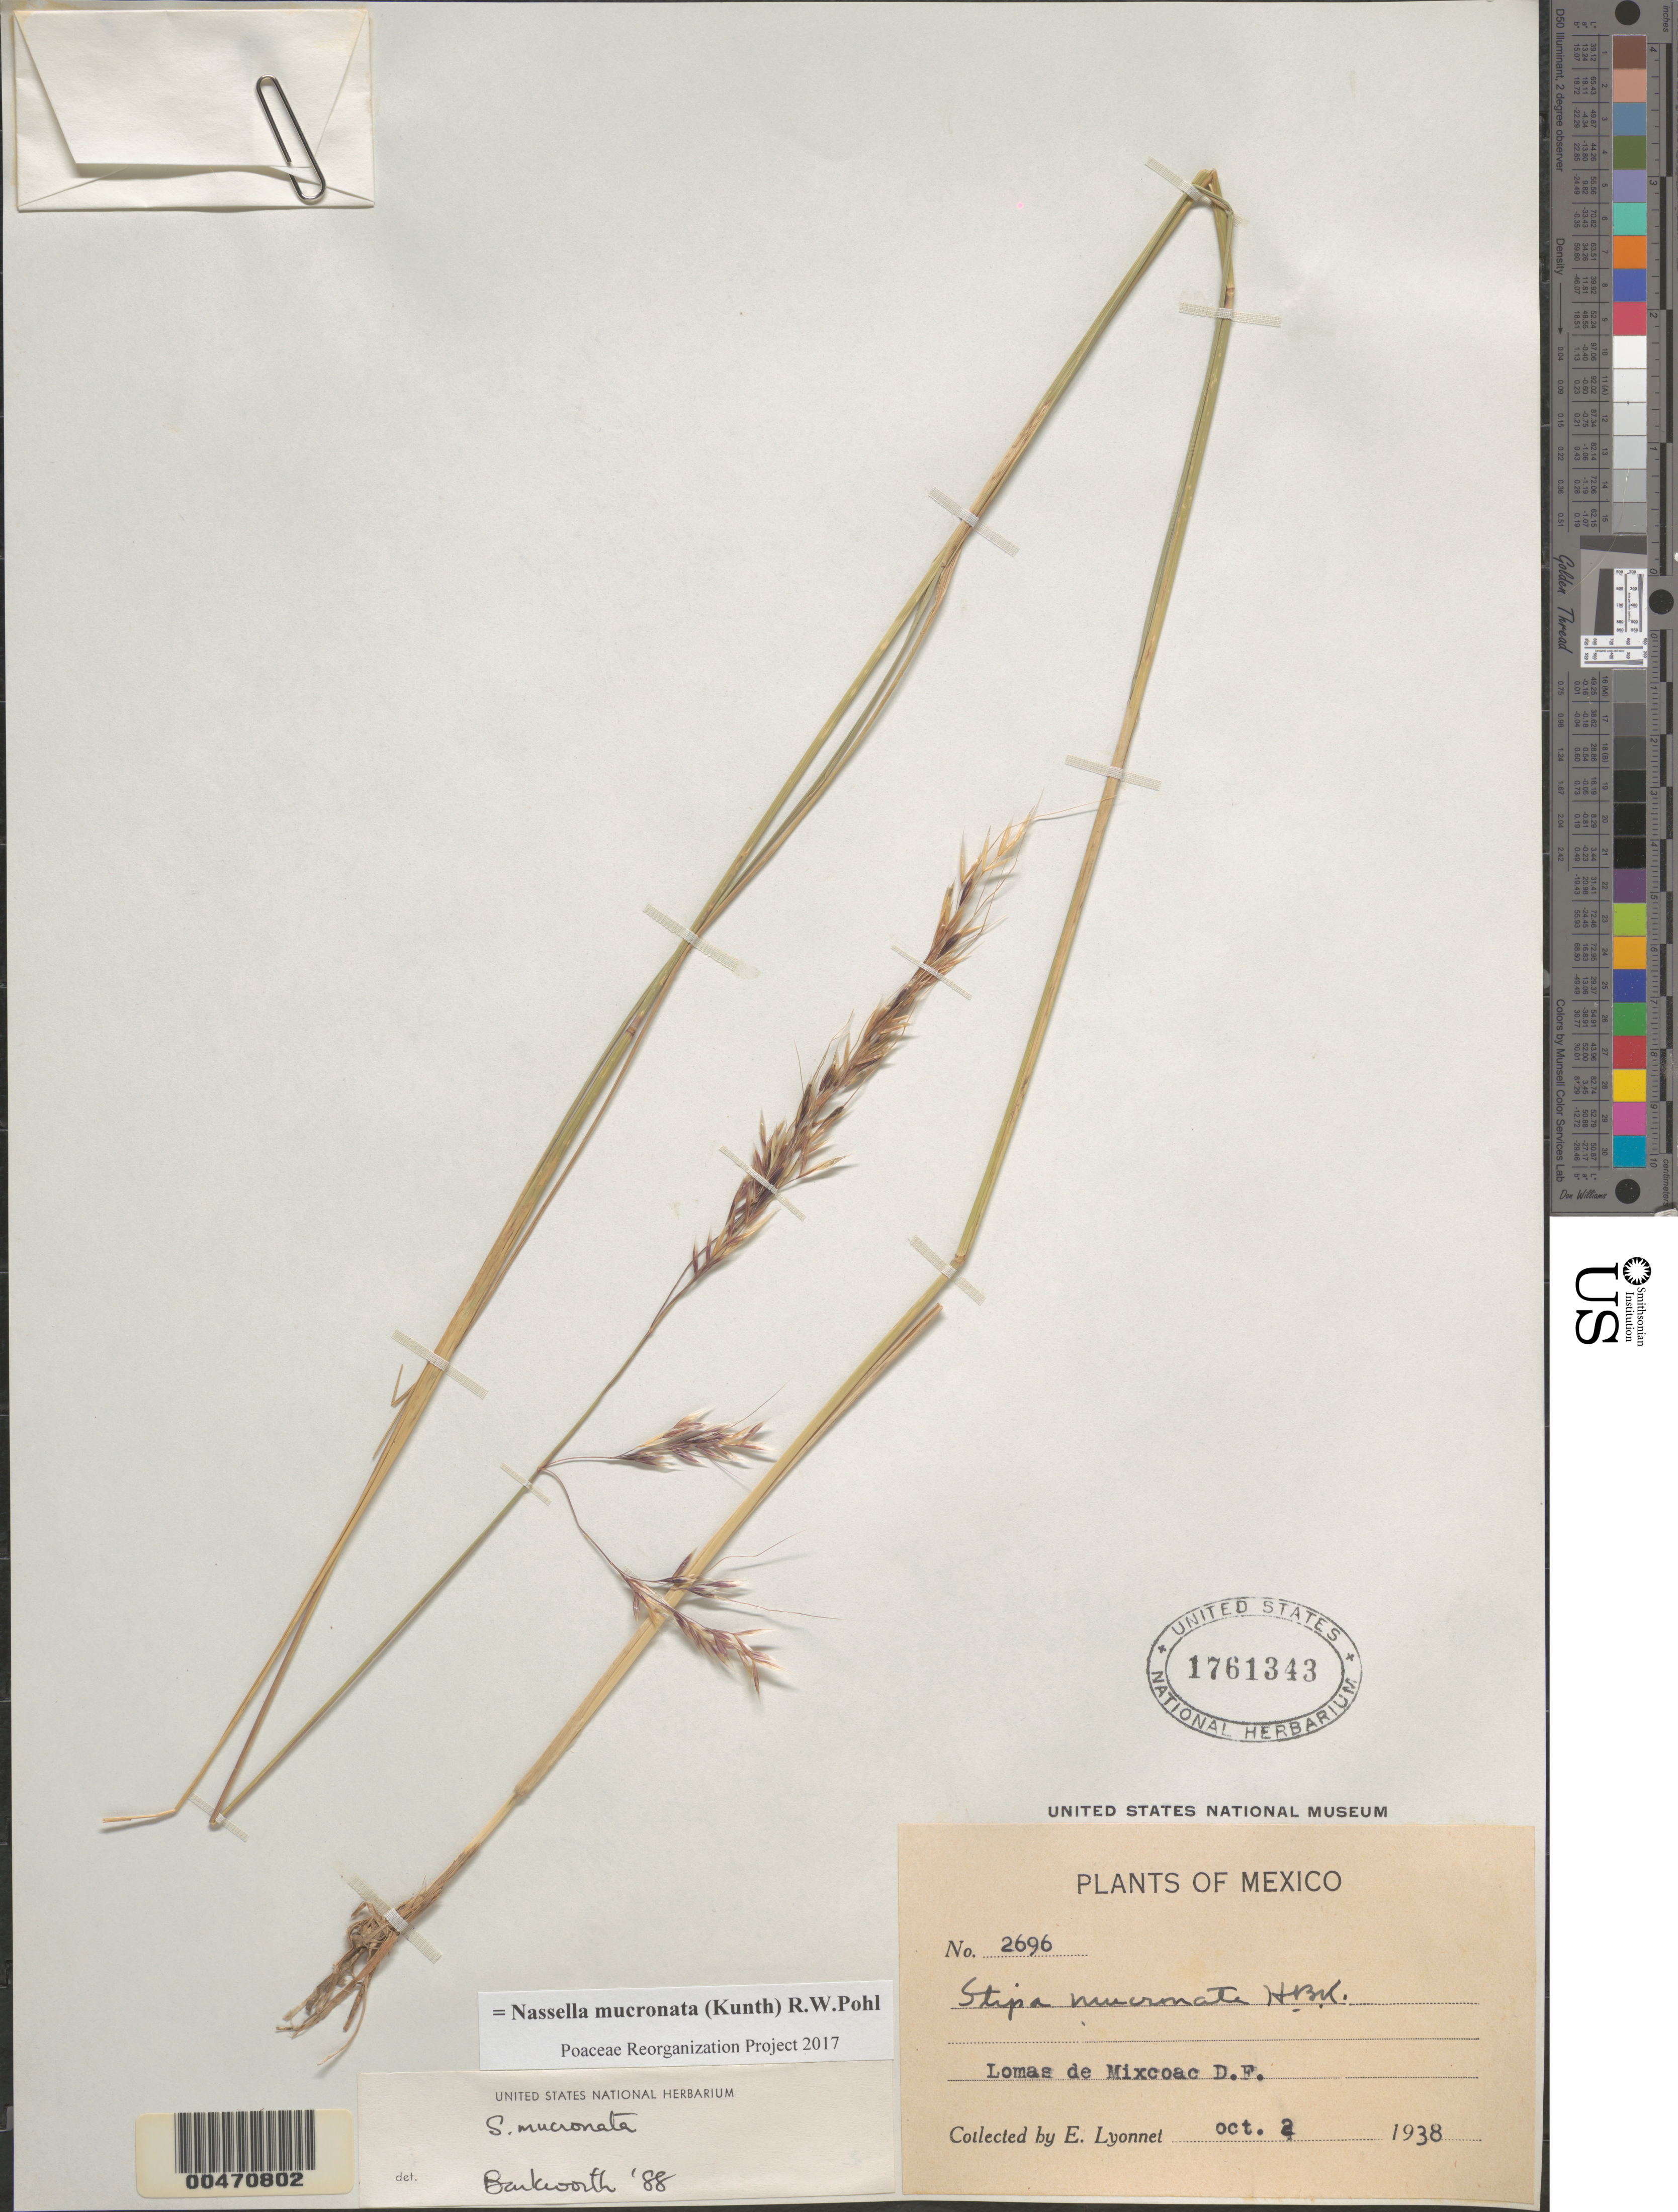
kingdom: Plantae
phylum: Tracheophyta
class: Liliopsida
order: Poales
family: Poaceae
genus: Nassella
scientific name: Nassella mucronata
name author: (Kunth) R.W. Pohl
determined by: Poaceae Reorganization Project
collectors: Bro. E. Lyonnet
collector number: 2696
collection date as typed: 2 Oct 1938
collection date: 1938-10-02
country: Mexico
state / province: Distrito Federal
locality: Lomas de Mixcoac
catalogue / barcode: US 1761343